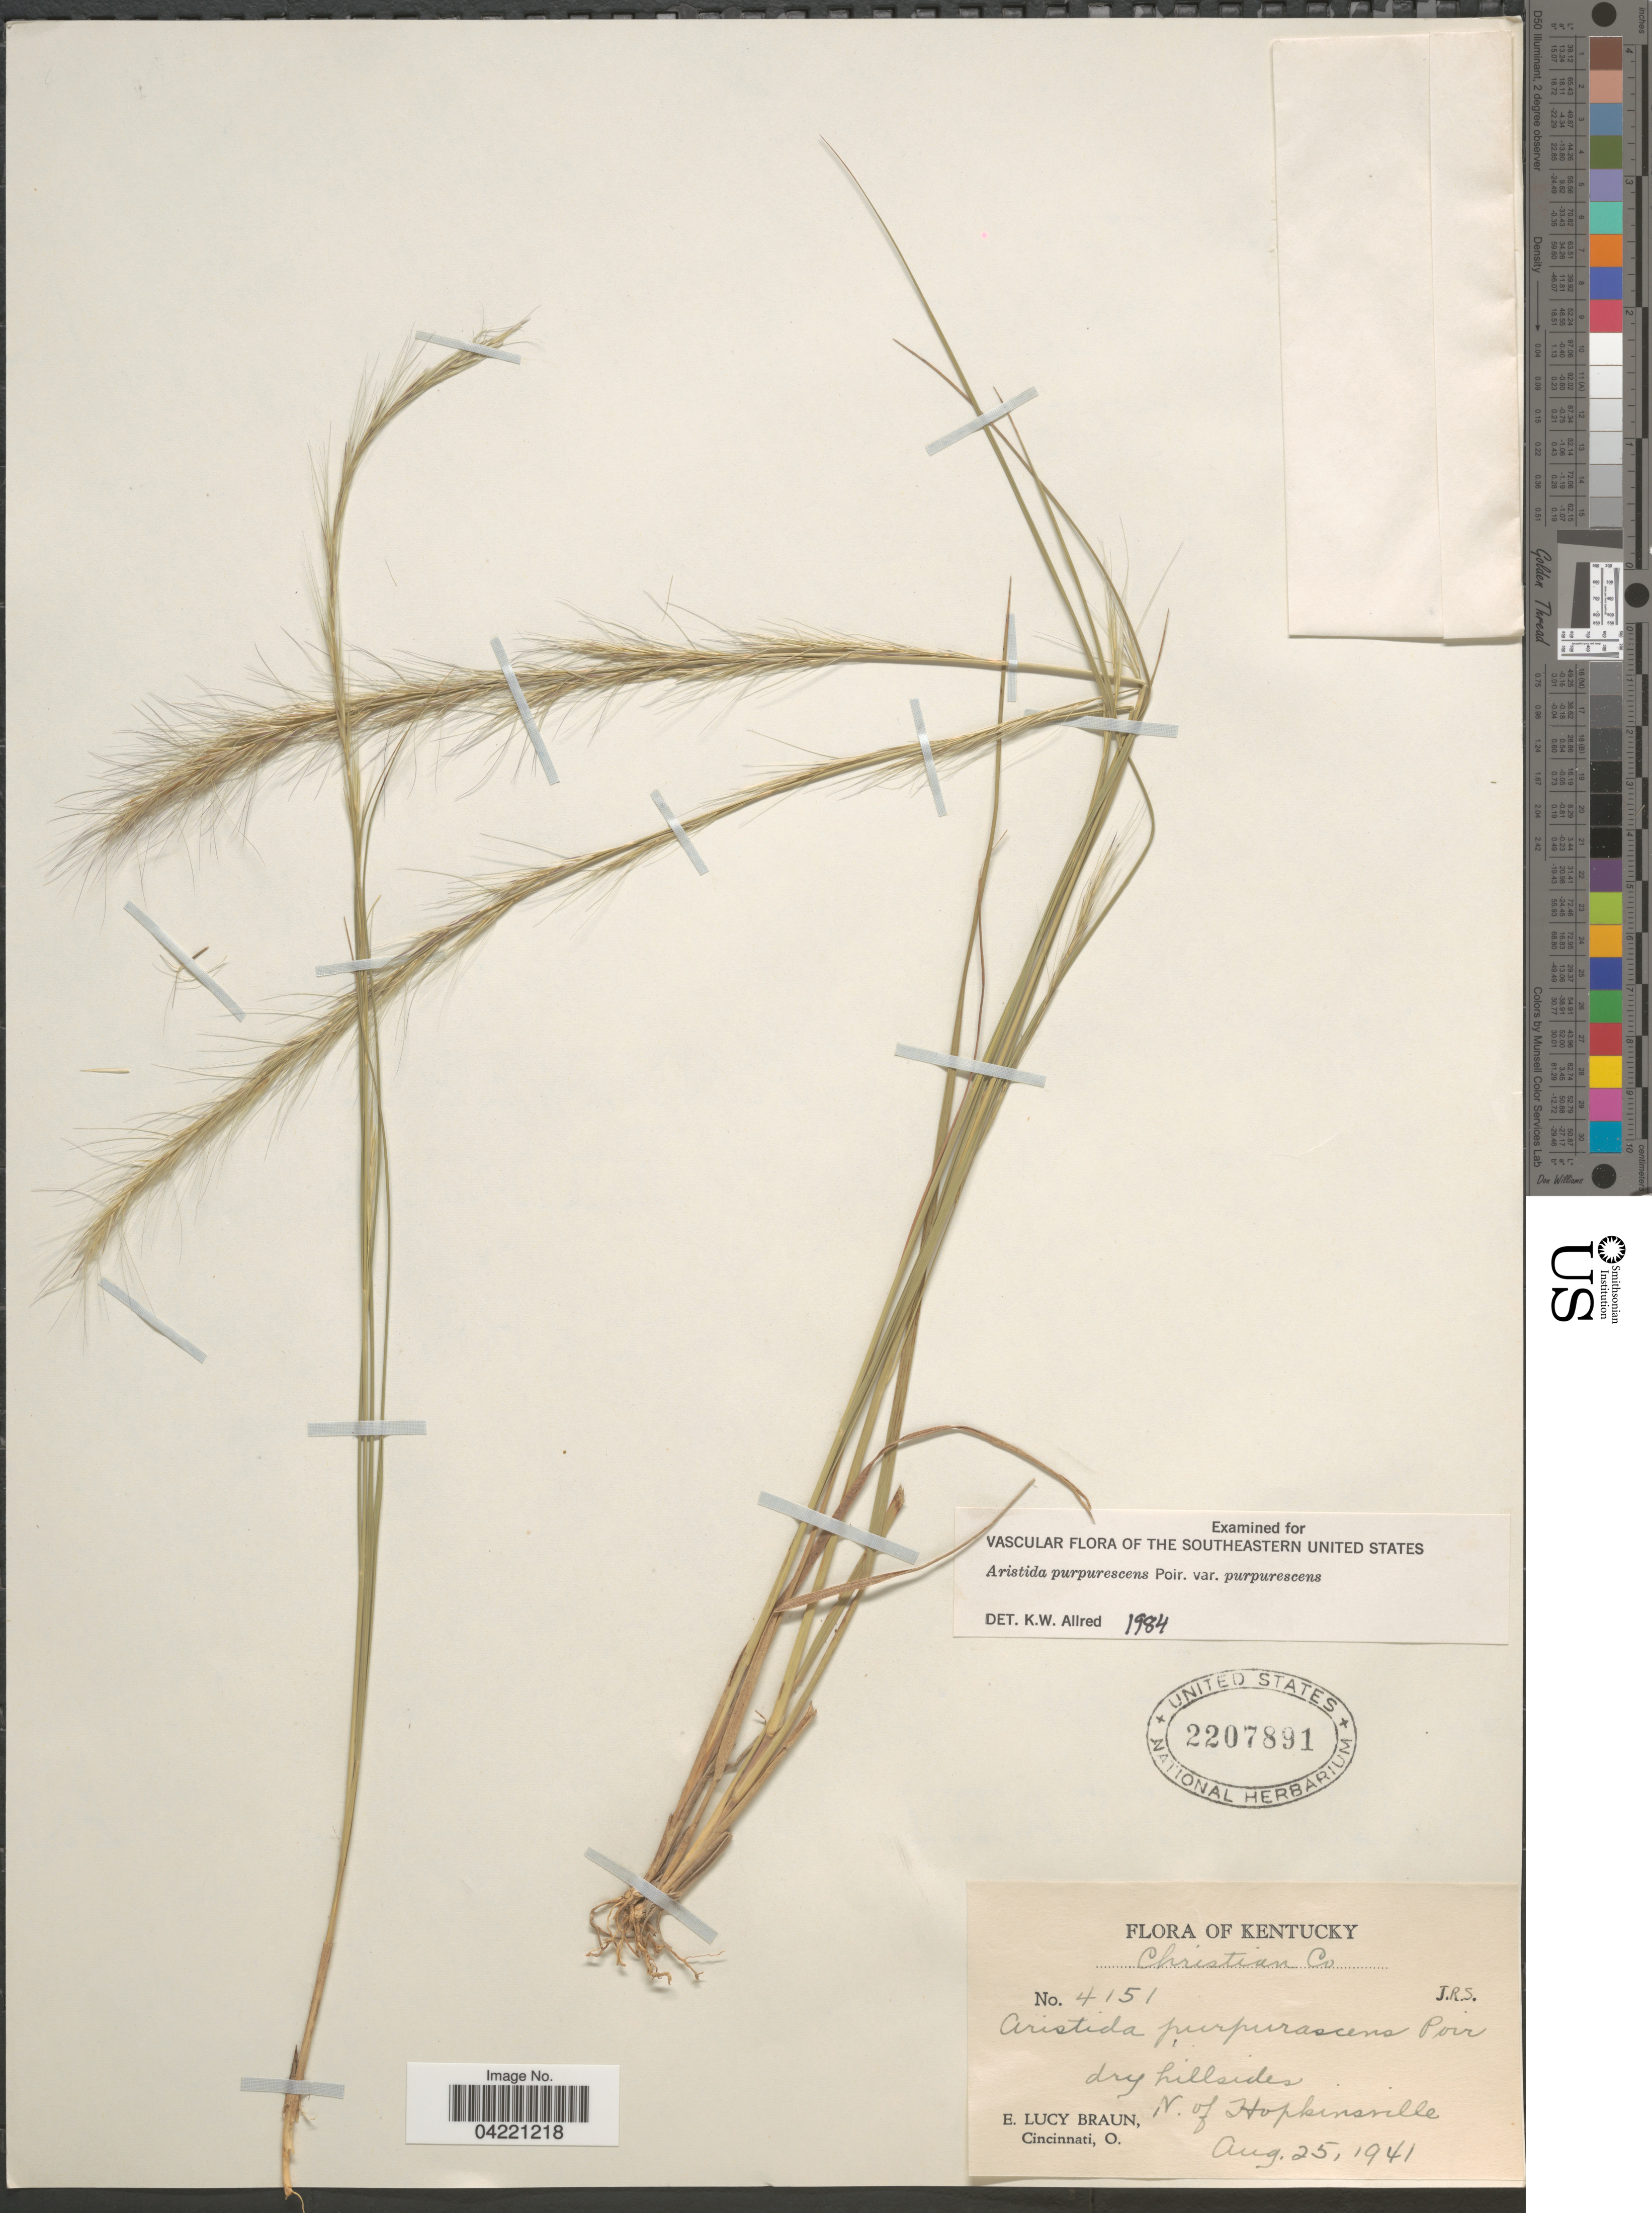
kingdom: Plantae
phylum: Tracheophyta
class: Liliopsida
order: Poales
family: Poaceae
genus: Aristida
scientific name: Aristida purpurascens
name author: Poir.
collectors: E. L. Braun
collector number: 4151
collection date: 1941-08-25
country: United States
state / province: Kentucky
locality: Christian Co. N. of Hopkinsville.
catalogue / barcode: US 2207891